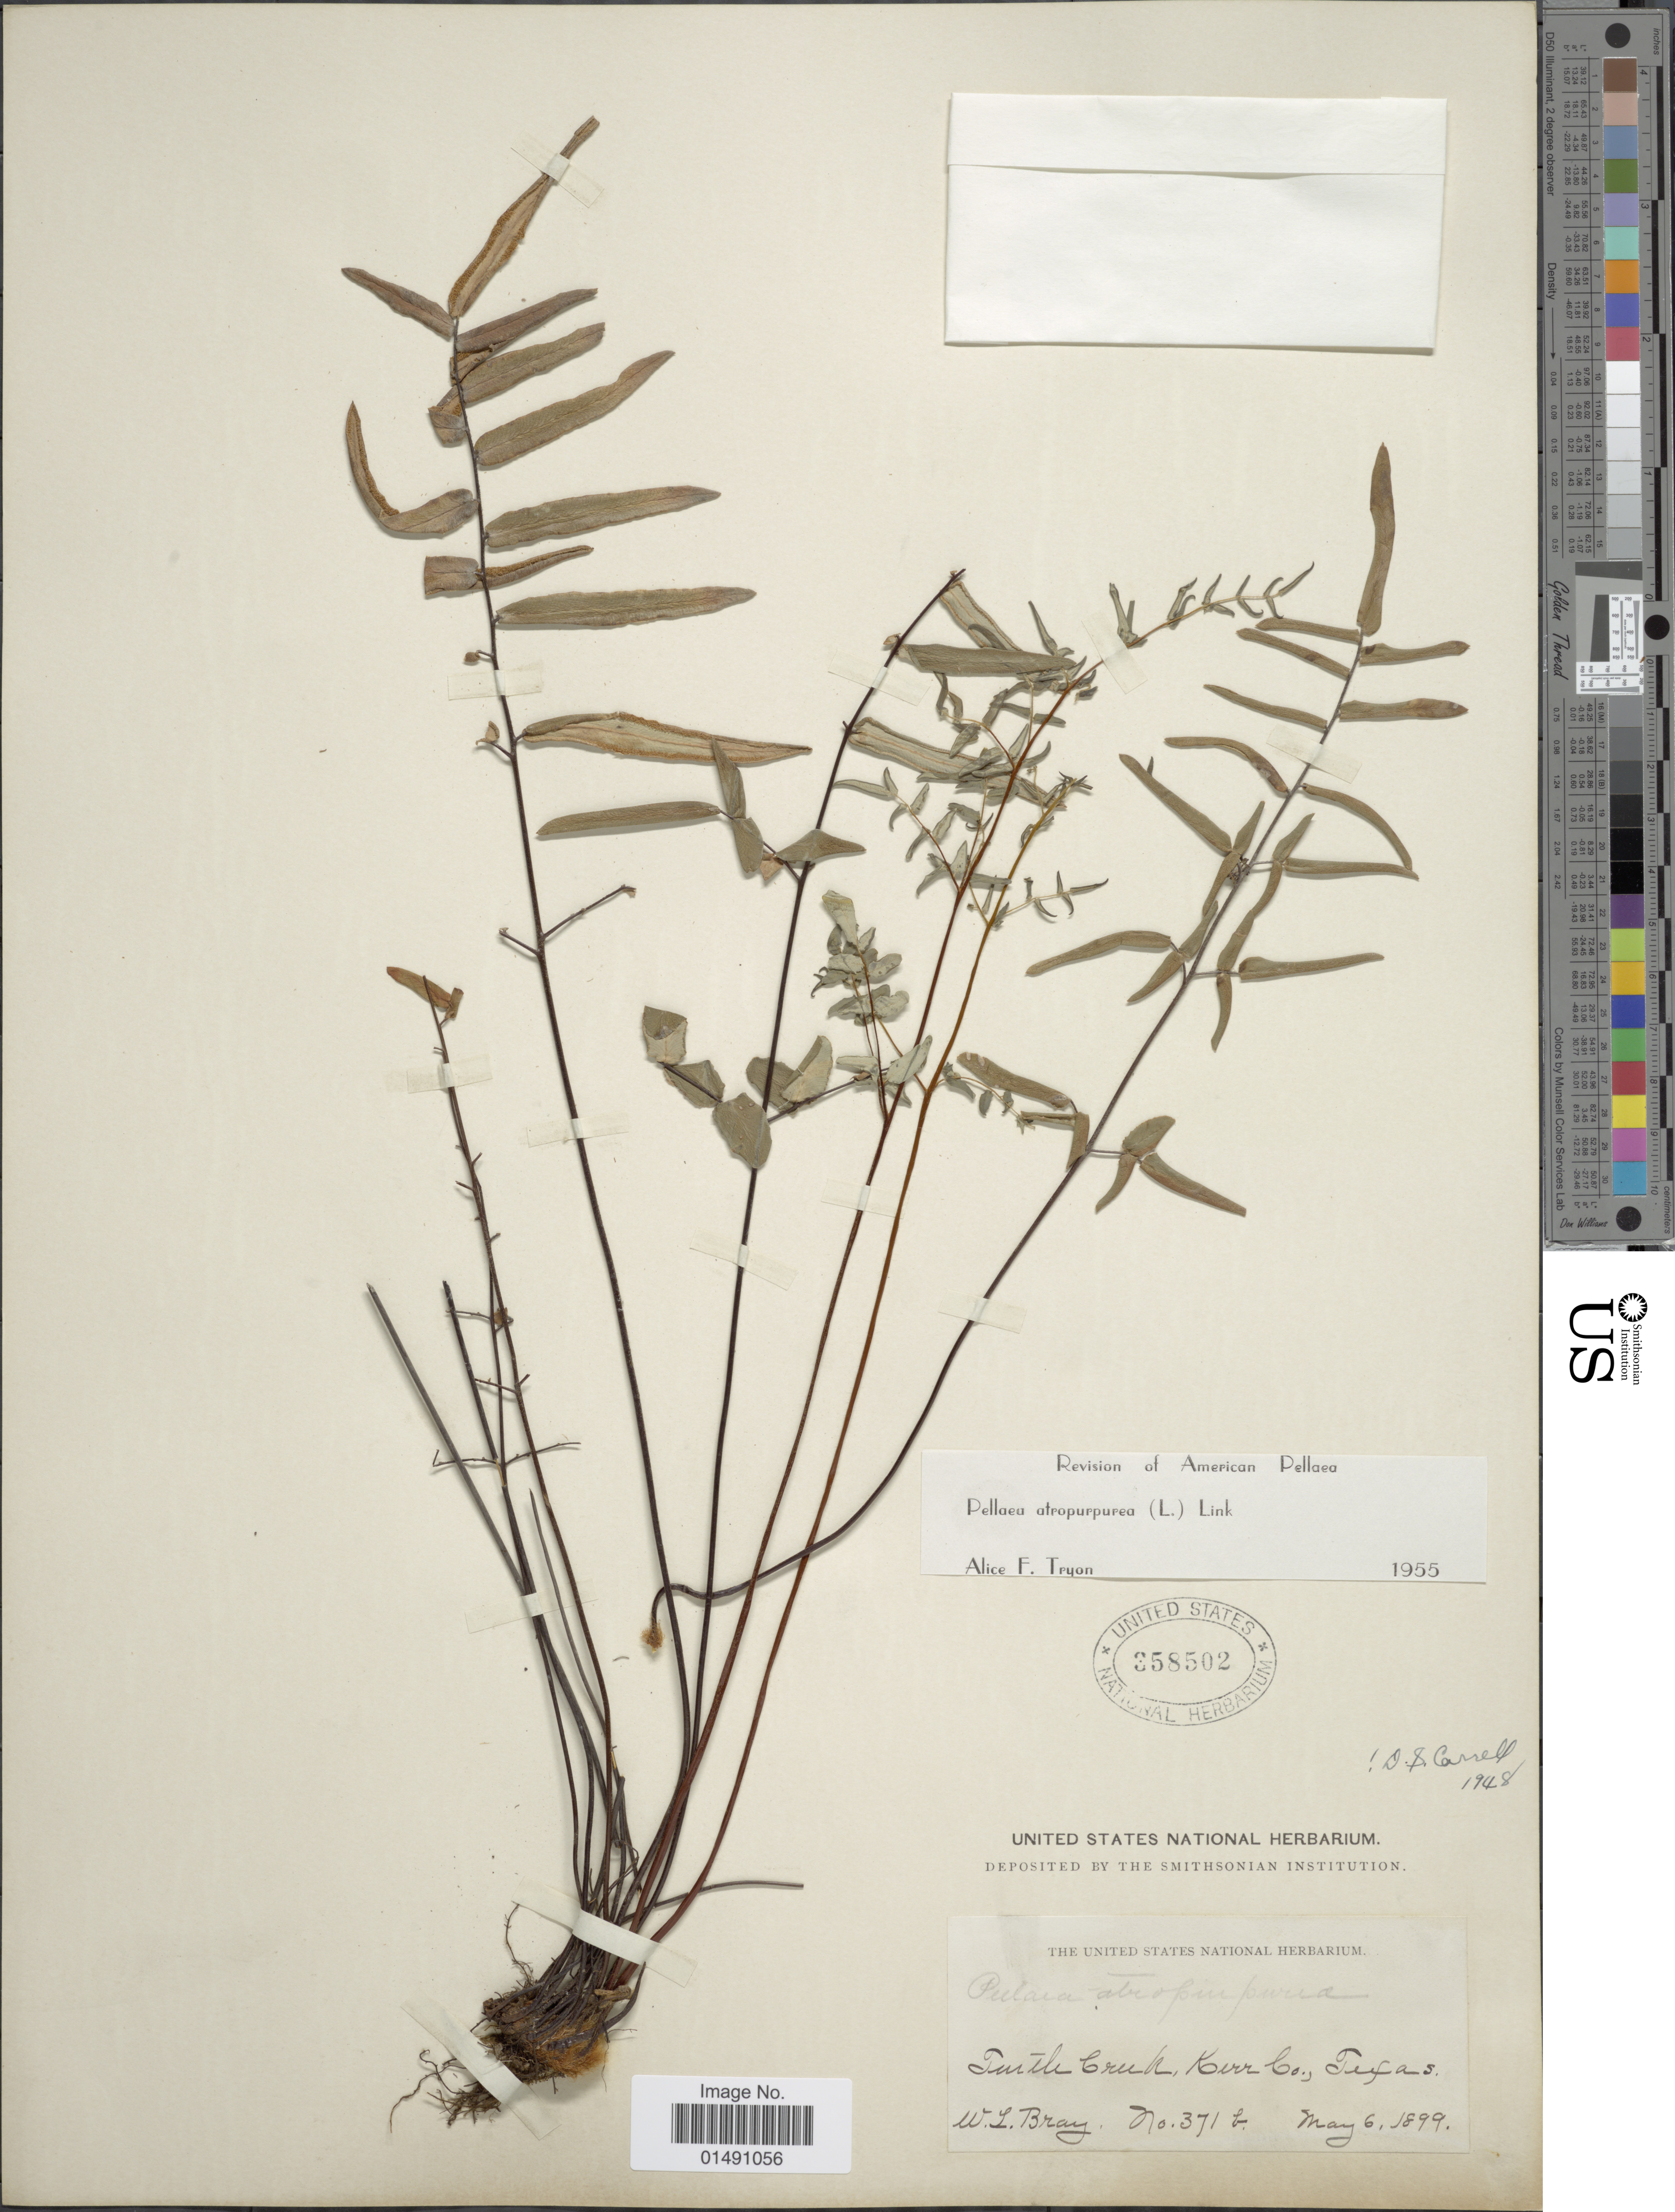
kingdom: Plantae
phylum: Tracheophyta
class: Polypodiopsida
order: Polypodiales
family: Pteridaceae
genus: Pellaea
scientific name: Pellaea atropurpurea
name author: (L.) Link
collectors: W. L. Bray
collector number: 371b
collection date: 1899-05-06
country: United States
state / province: Texas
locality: Turtele Creek, Kerr Co.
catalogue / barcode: US 358502